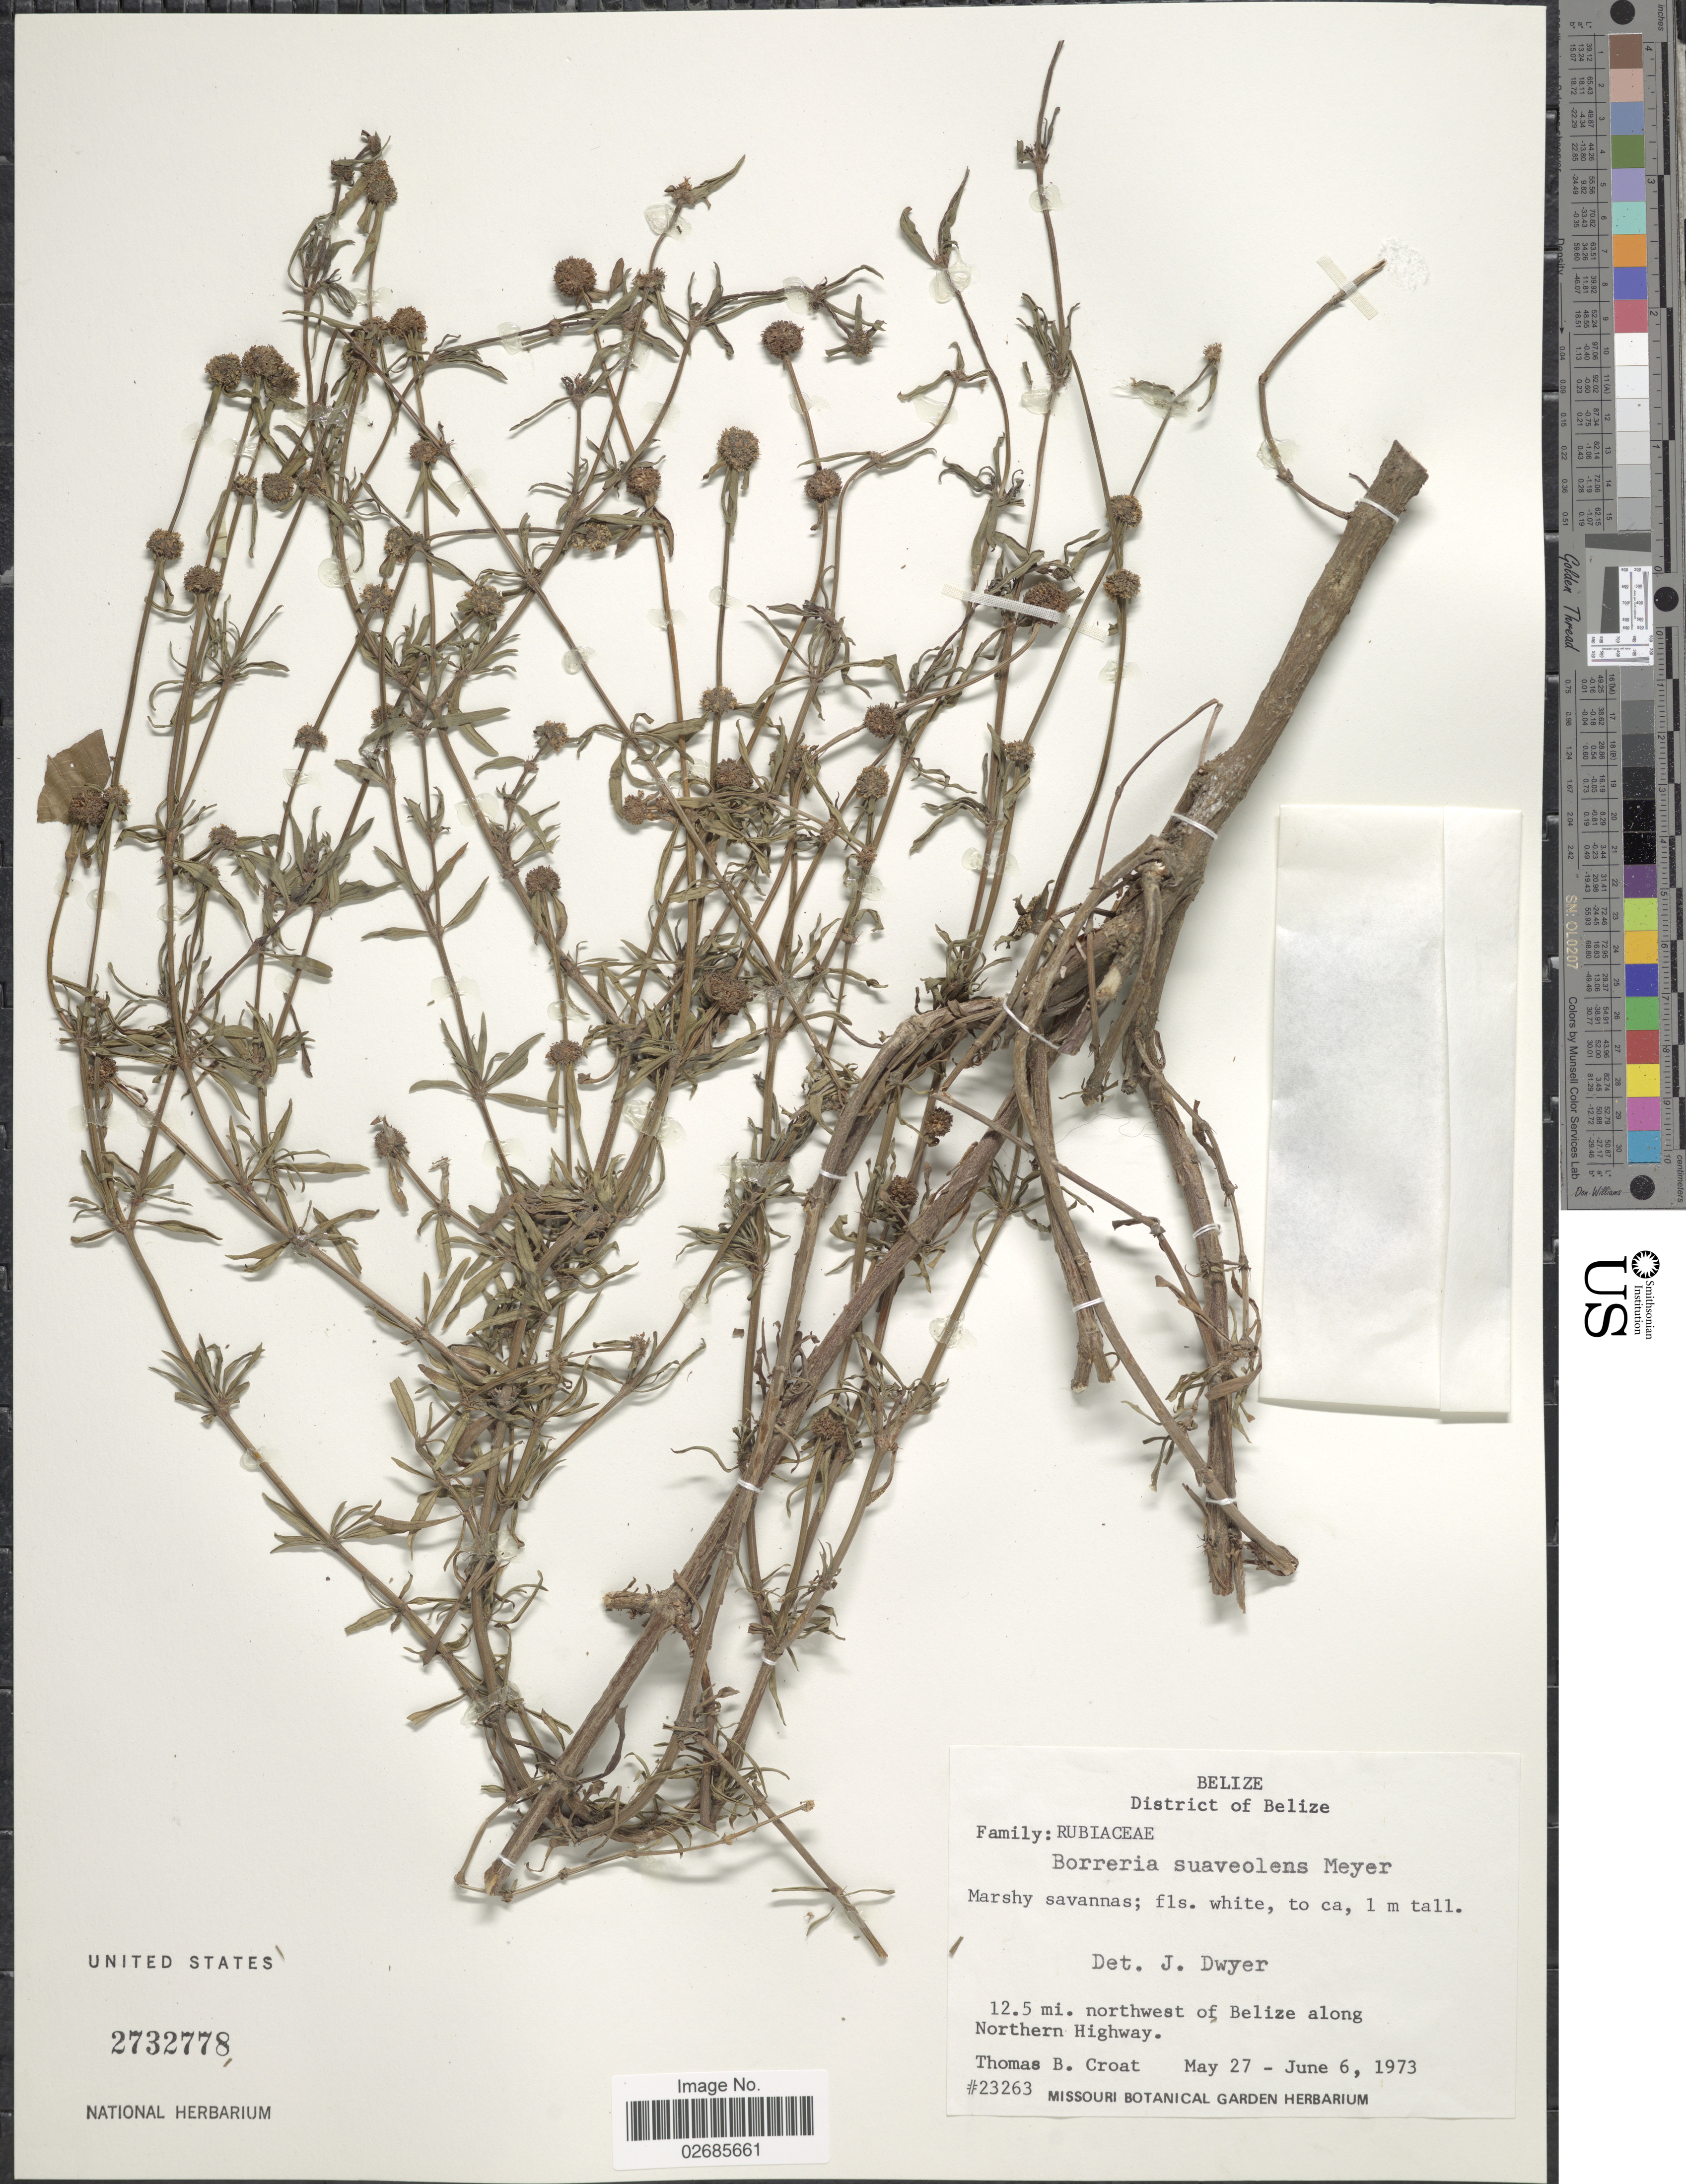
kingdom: Plantae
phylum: Tracheophyta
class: Magnoliopsida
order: Gentianales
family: Rubiaceae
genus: Borreria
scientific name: Borreria suaveolens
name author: G. Mey.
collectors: T. B. Croat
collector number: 23263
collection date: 1973-05-27/1973-06-06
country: Belize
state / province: Belize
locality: District of Belize, Marshy savannas; 12.5 mi northwest of Belize along Northern Highway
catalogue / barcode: US 2732778